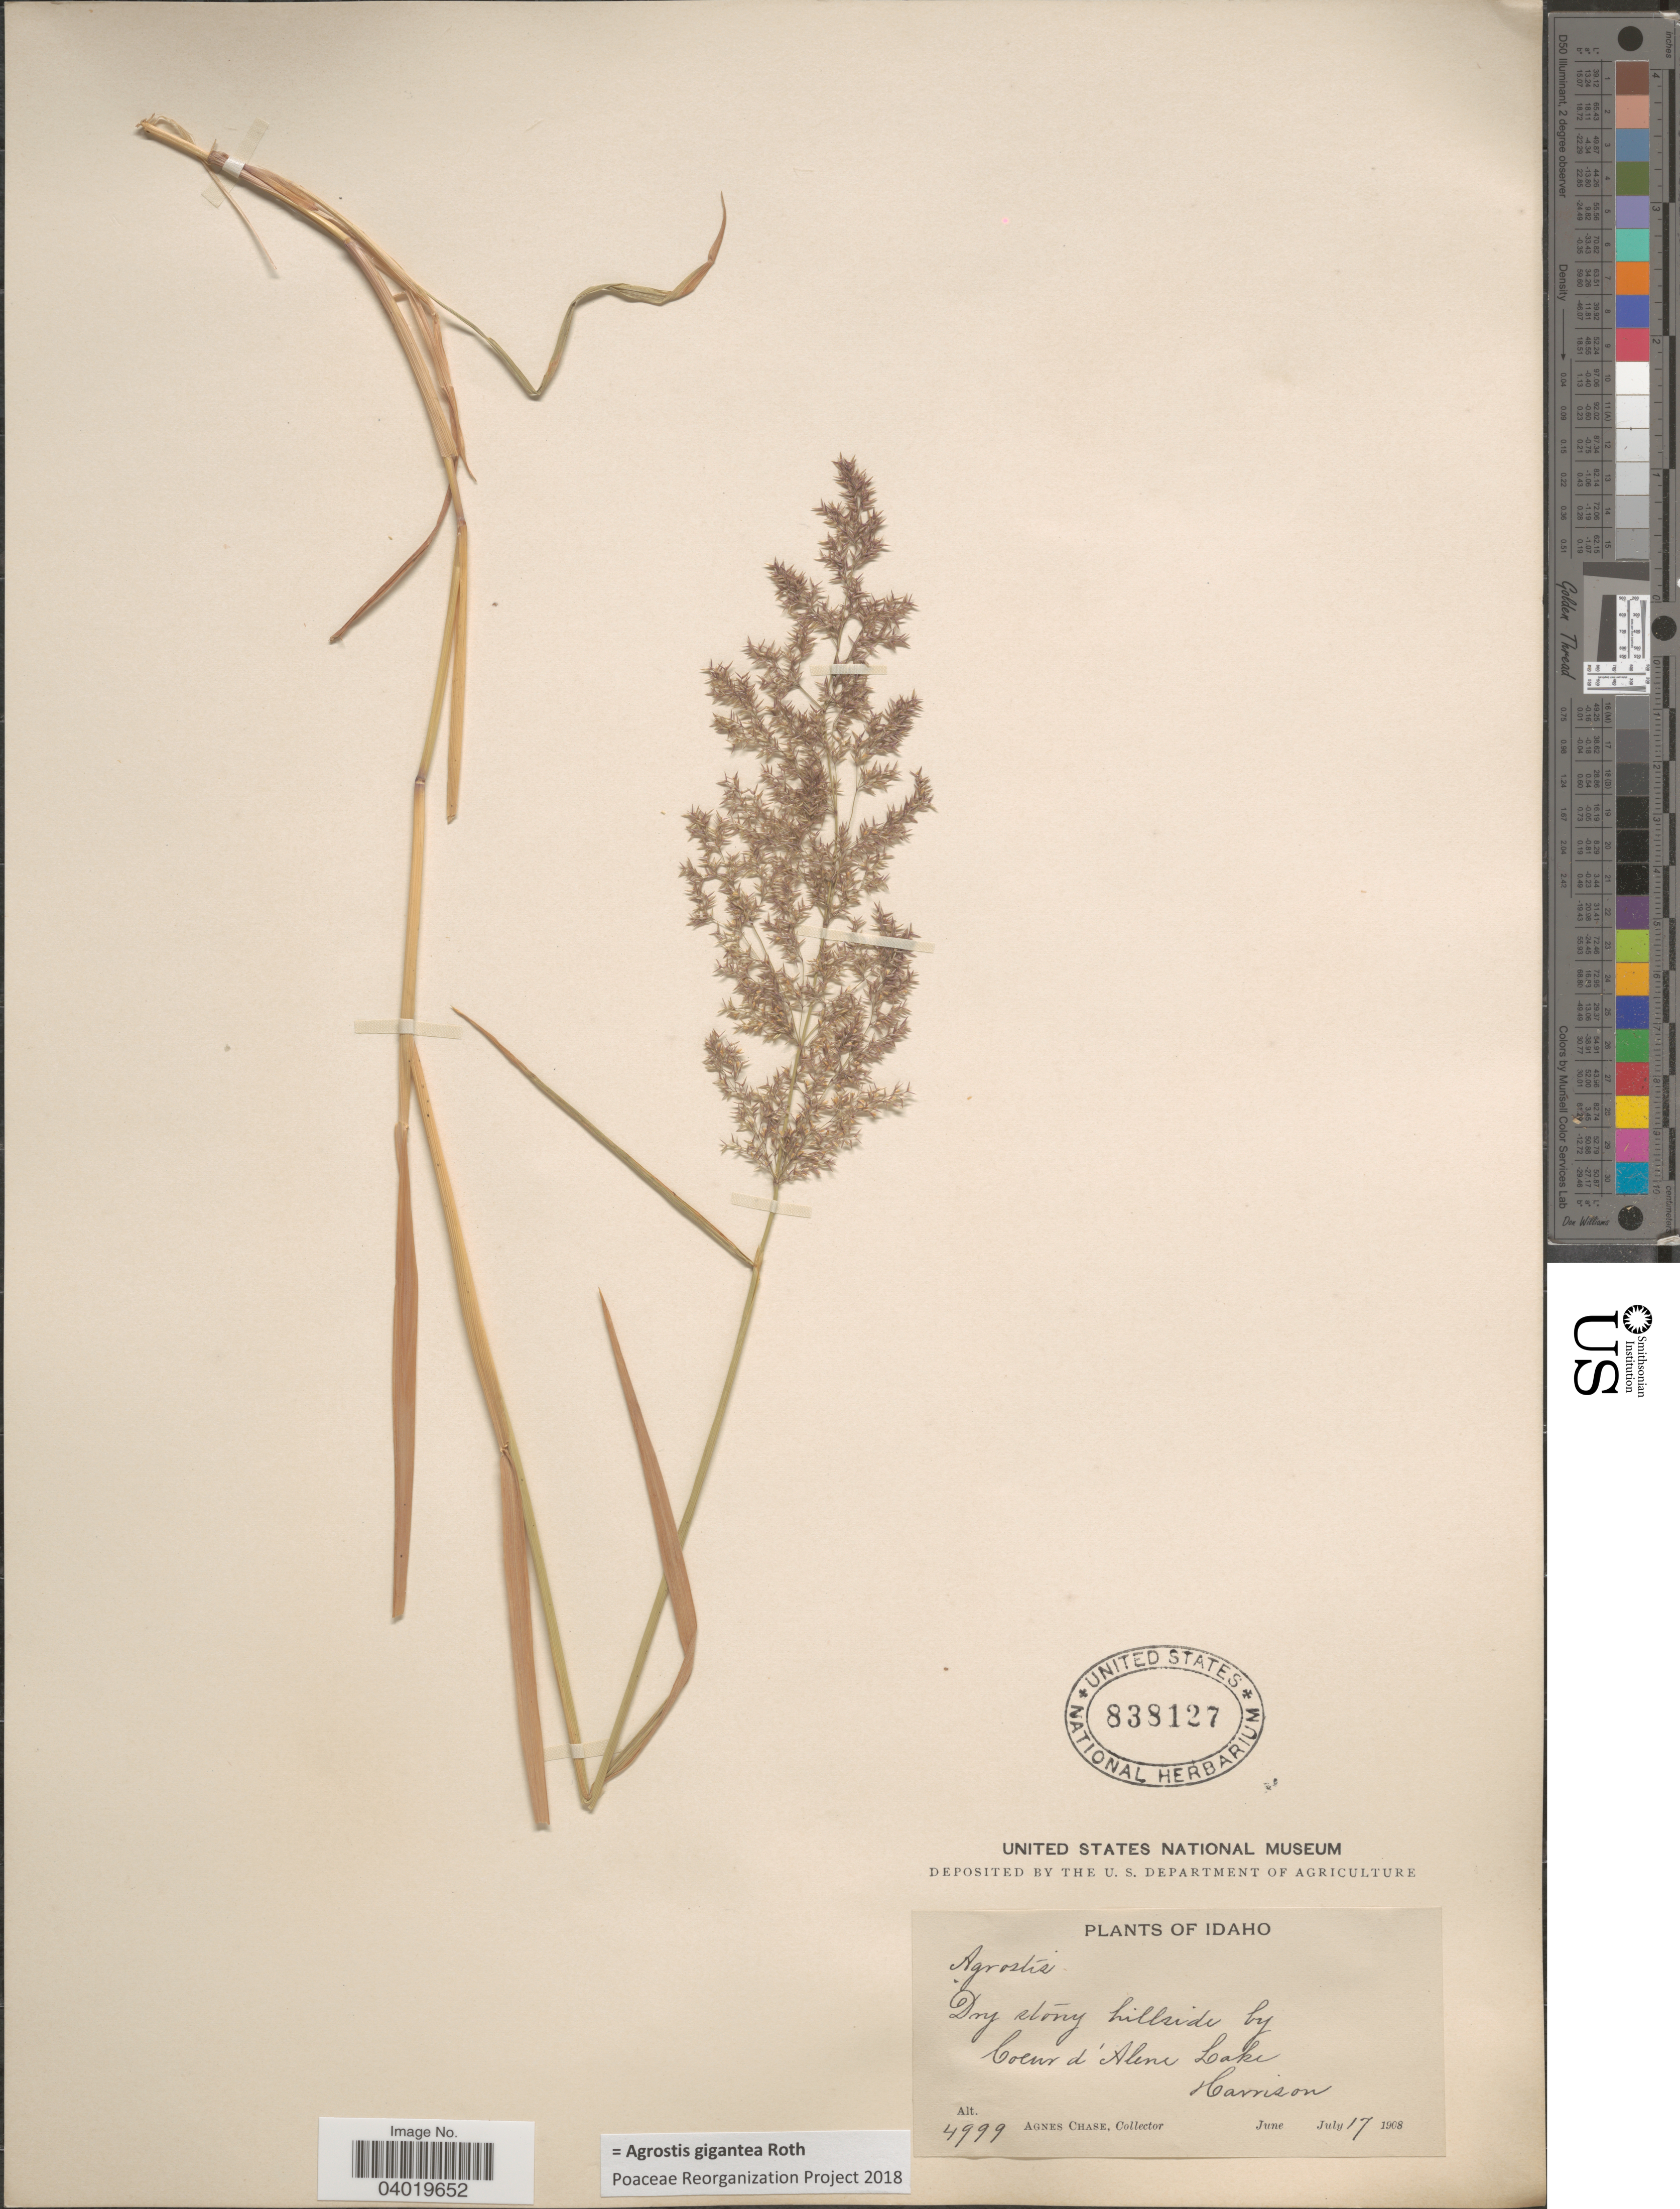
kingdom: Plantae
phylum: Tracheophyta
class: Liliopsida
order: Poales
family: Poaceae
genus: Agrostis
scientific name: Agrostis gigantea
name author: Roth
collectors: A. Chase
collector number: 4999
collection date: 1908-07-17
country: United States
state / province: Idaho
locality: Coeur d'Alene Lake. Harrison.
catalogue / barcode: US 838127